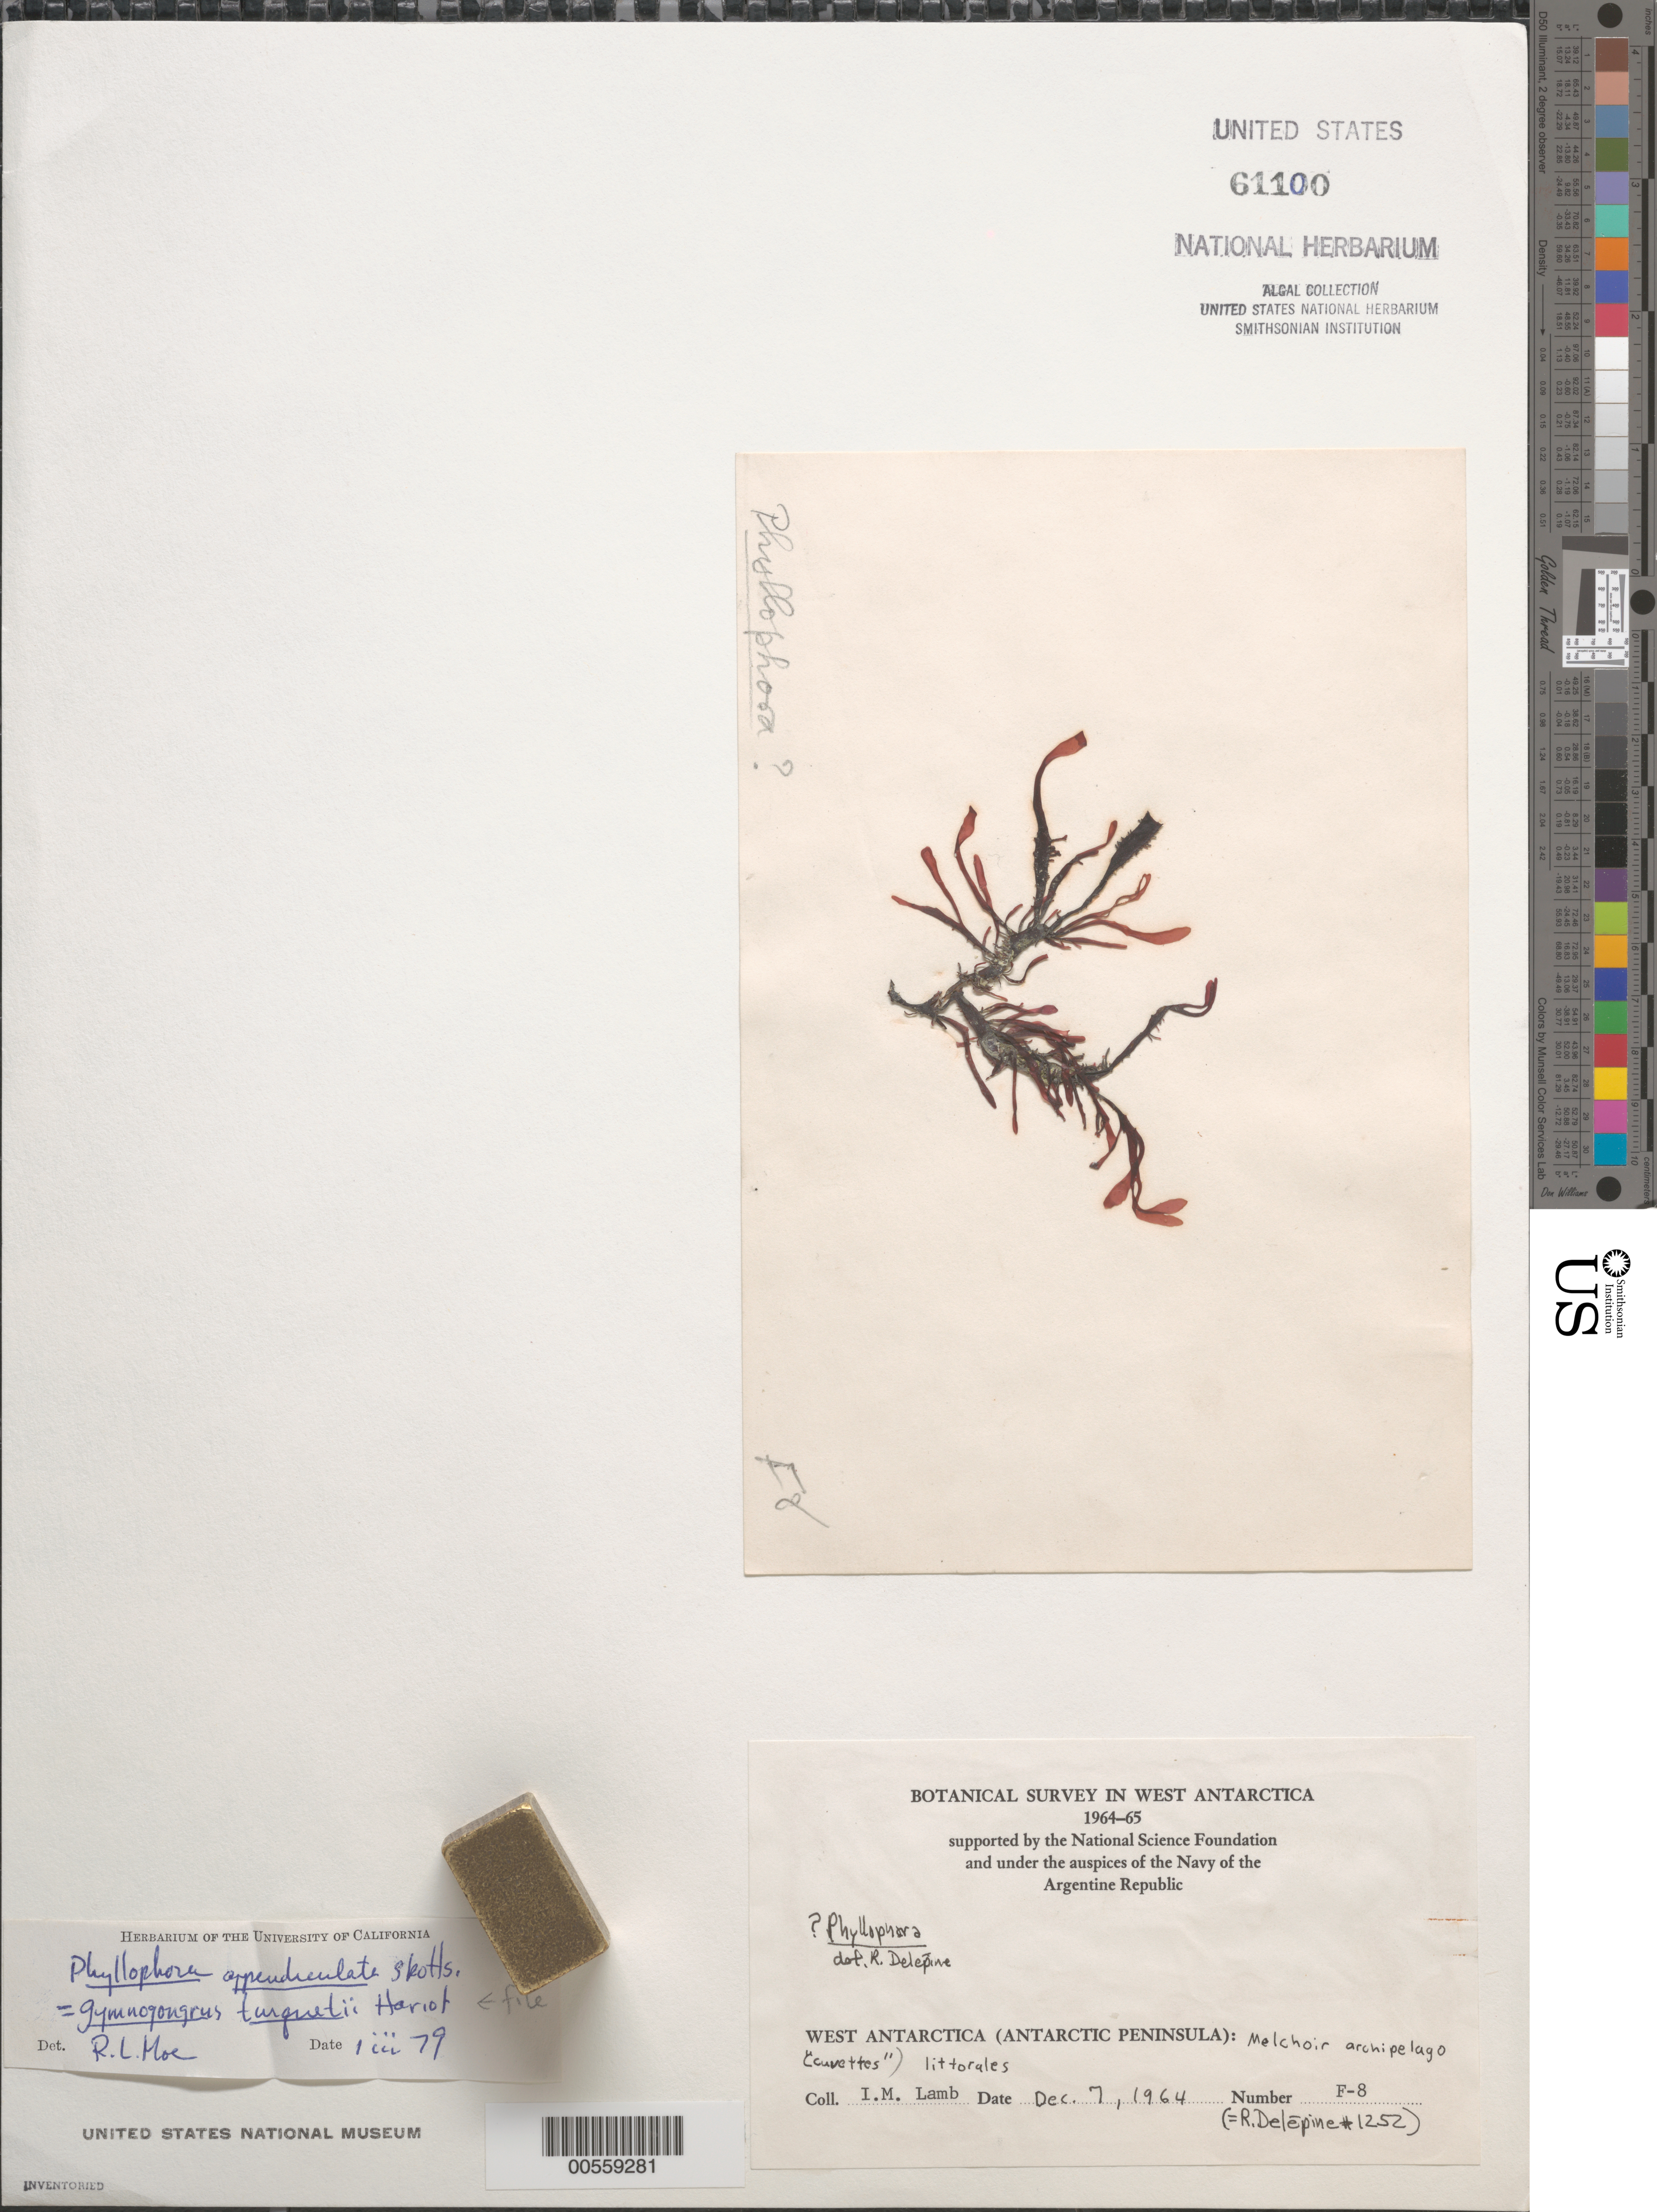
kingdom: Plantae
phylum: Rhodophyta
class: Florideophyceae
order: Gigartinales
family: Phyllophoraceae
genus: Gymnogongrus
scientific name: Gymnogongrus turquetii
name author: P. Hariot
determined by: Moe, R. L.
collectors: I. M. Lamb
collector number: F-8 (1252)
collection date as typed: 07 Dec 1964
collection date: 1964-12-07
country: Antarctica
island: Melchior Islands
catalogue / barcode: US 61100